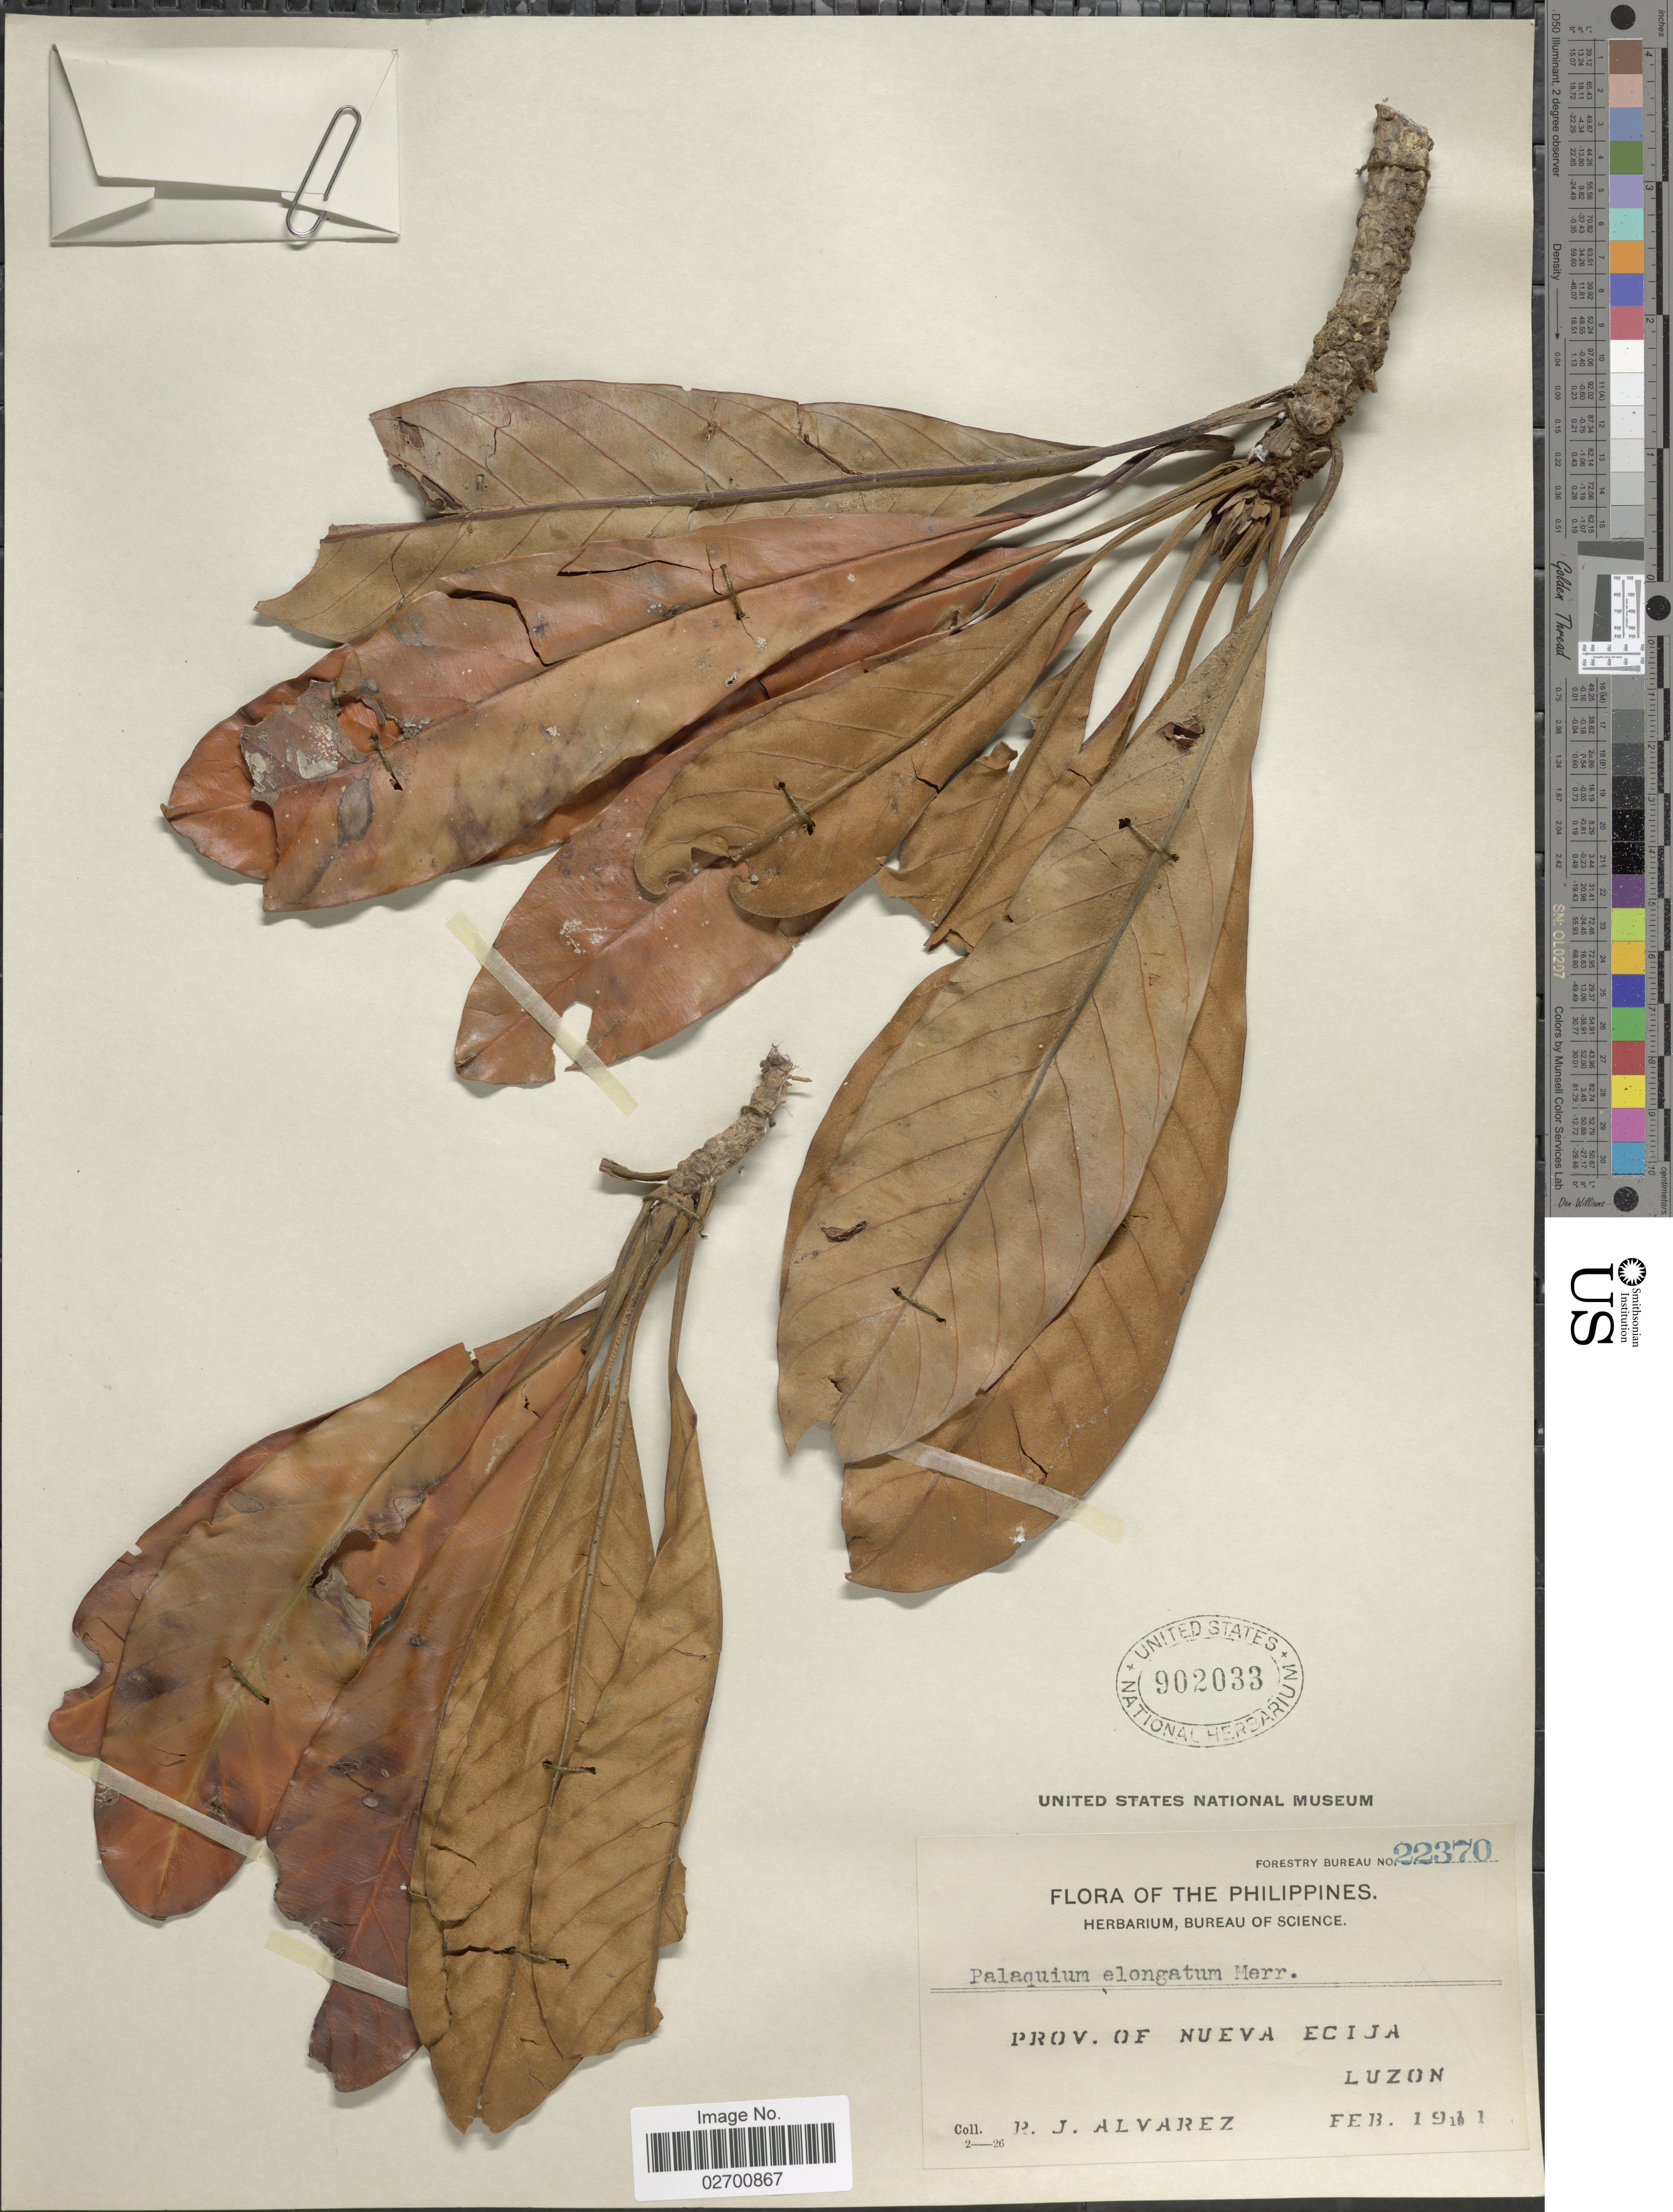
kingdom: Plantae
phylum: Tracheophyta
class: Magnoliopsida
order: Ericales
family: Sapotaceae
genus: Palaquium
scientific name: Palaquium elongatum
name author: Merr.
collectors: R. Alvarez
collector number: Forestry Bureau 22370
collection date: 1911-02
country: Philippines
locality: Prov. of Nueva Ecija, Luzon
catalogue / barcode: US 902033